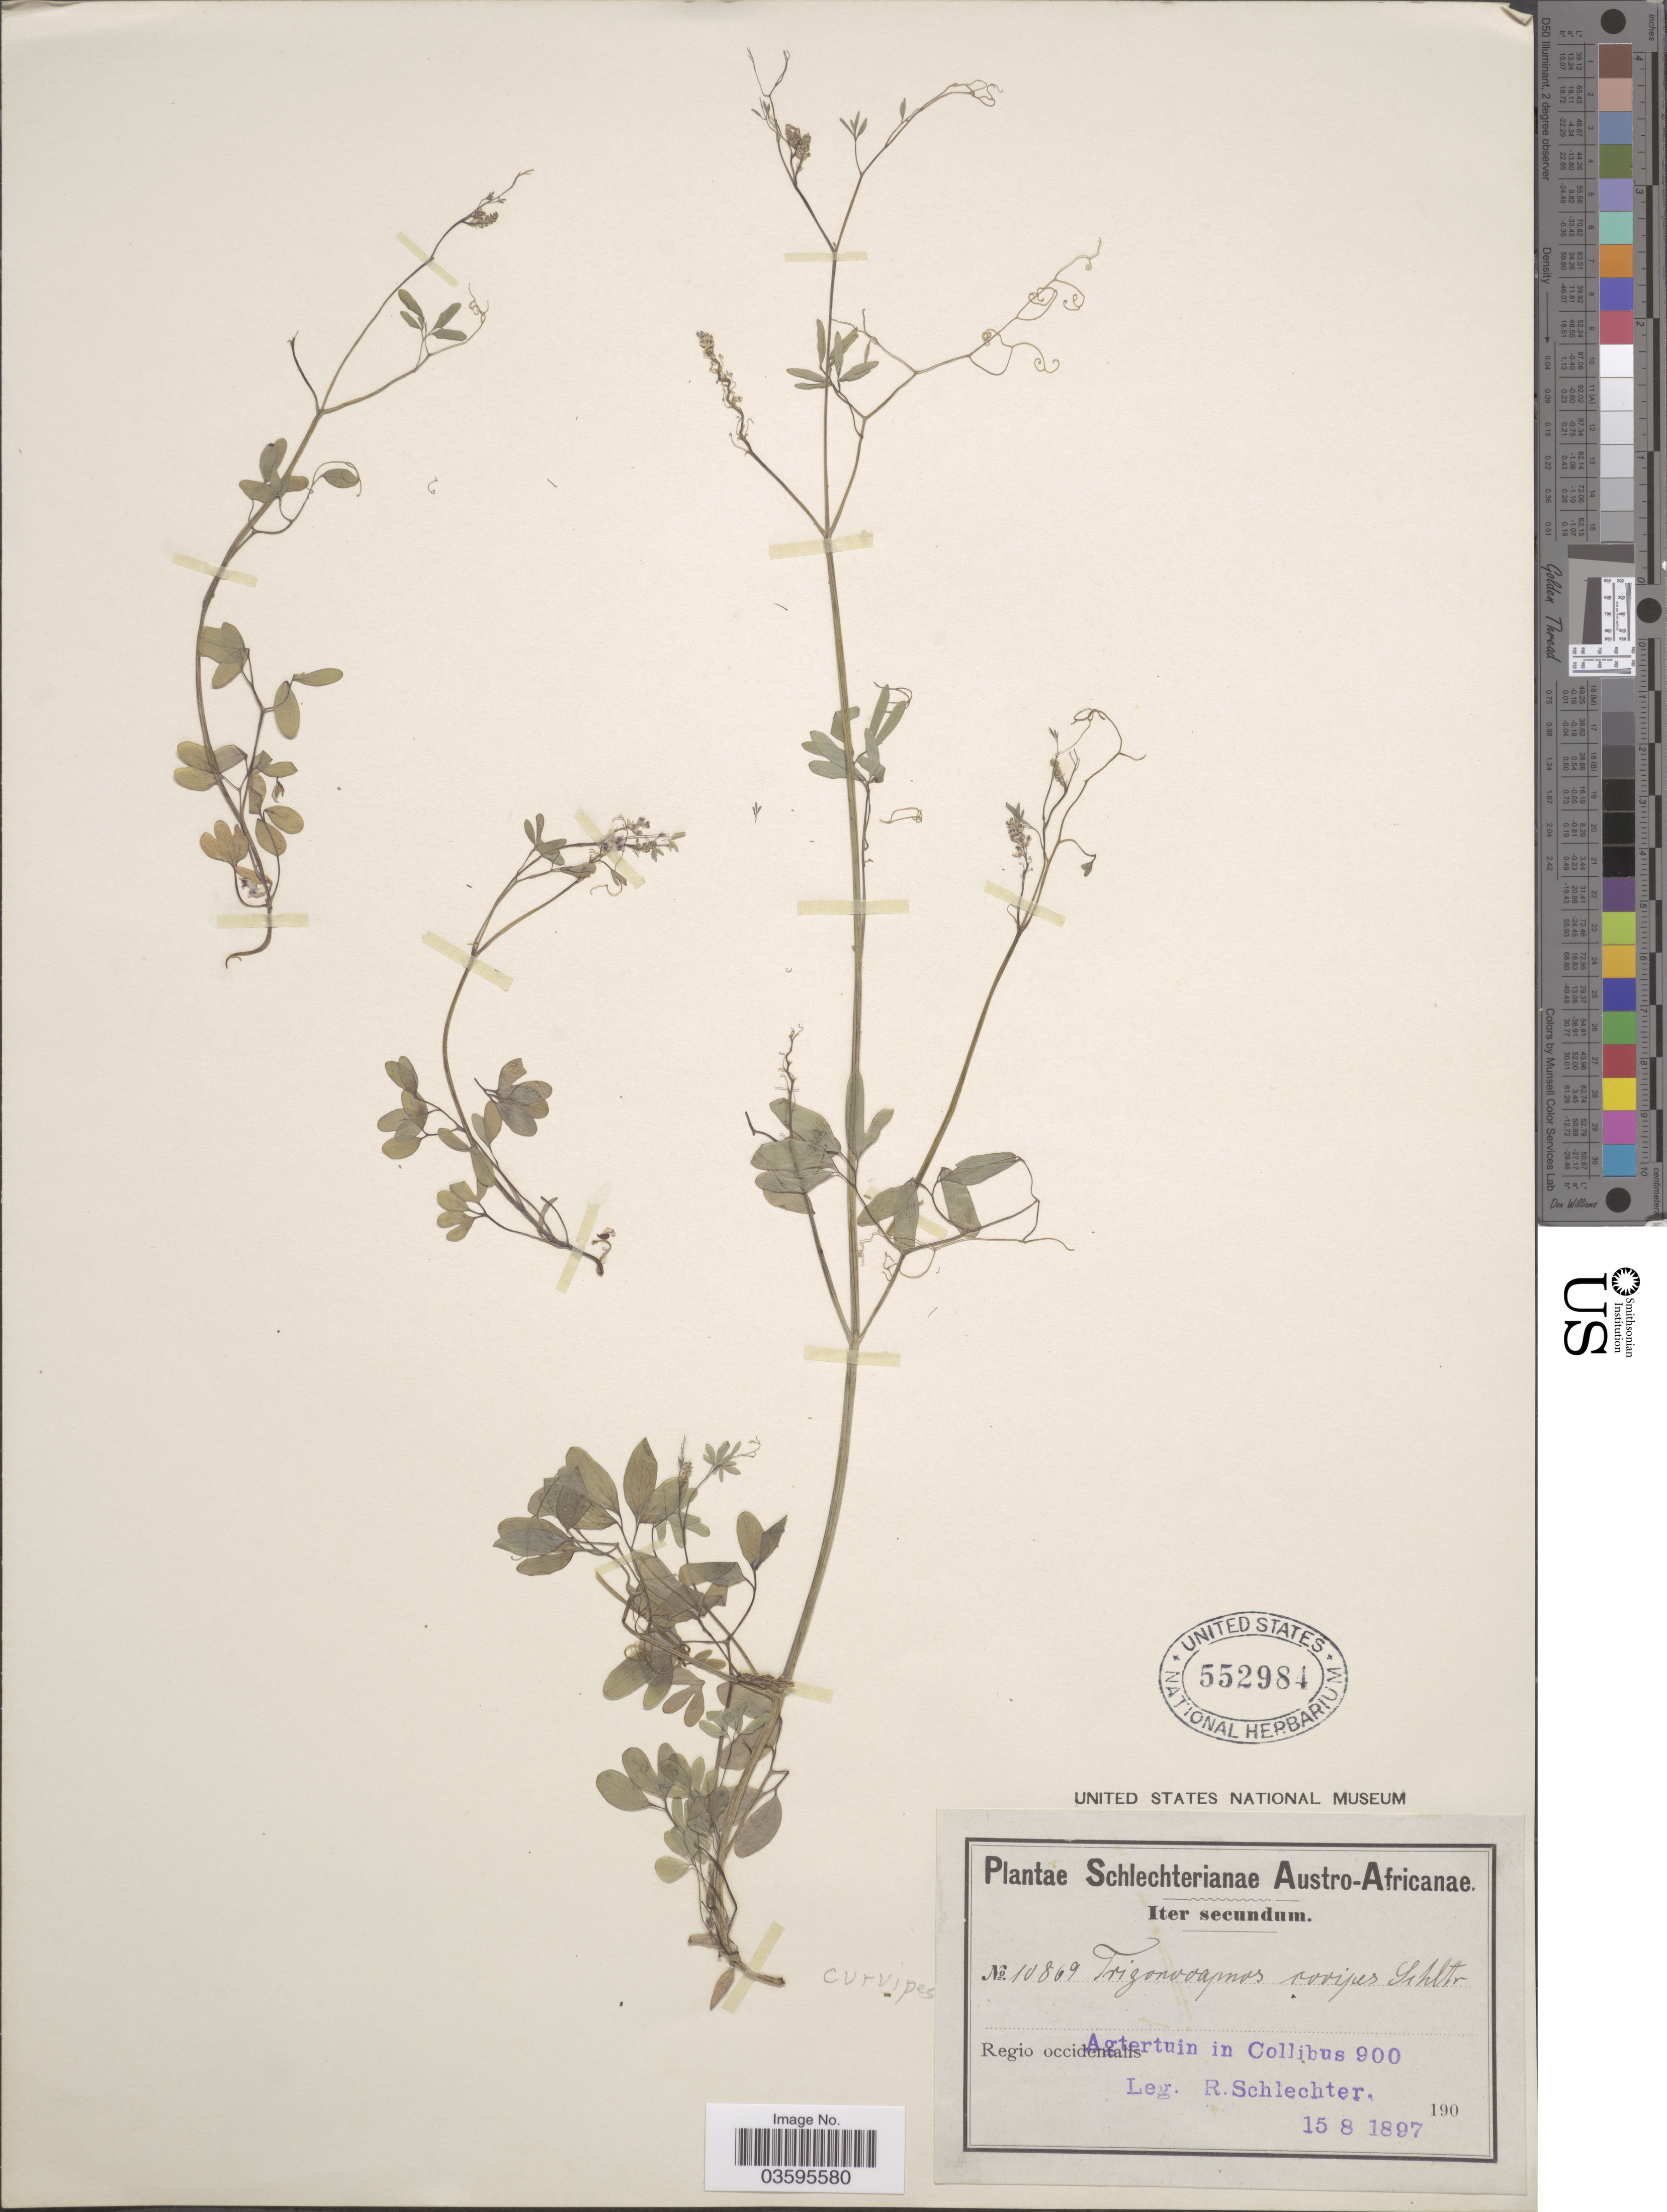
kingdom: Plantae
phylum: Tracheophyta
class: Magnoliopsida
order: Ranunculales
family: Papaveraceae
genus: Trigonocapnos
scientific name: Trigonocapnos curvipes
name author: Schltr.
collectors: F. R. R. Schlechter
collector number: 10869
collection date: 1897-08-15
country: South Africa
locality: Austro-Africanae. Regio occidentalis. Agtertuin in Collibus.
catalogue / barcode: US 552984